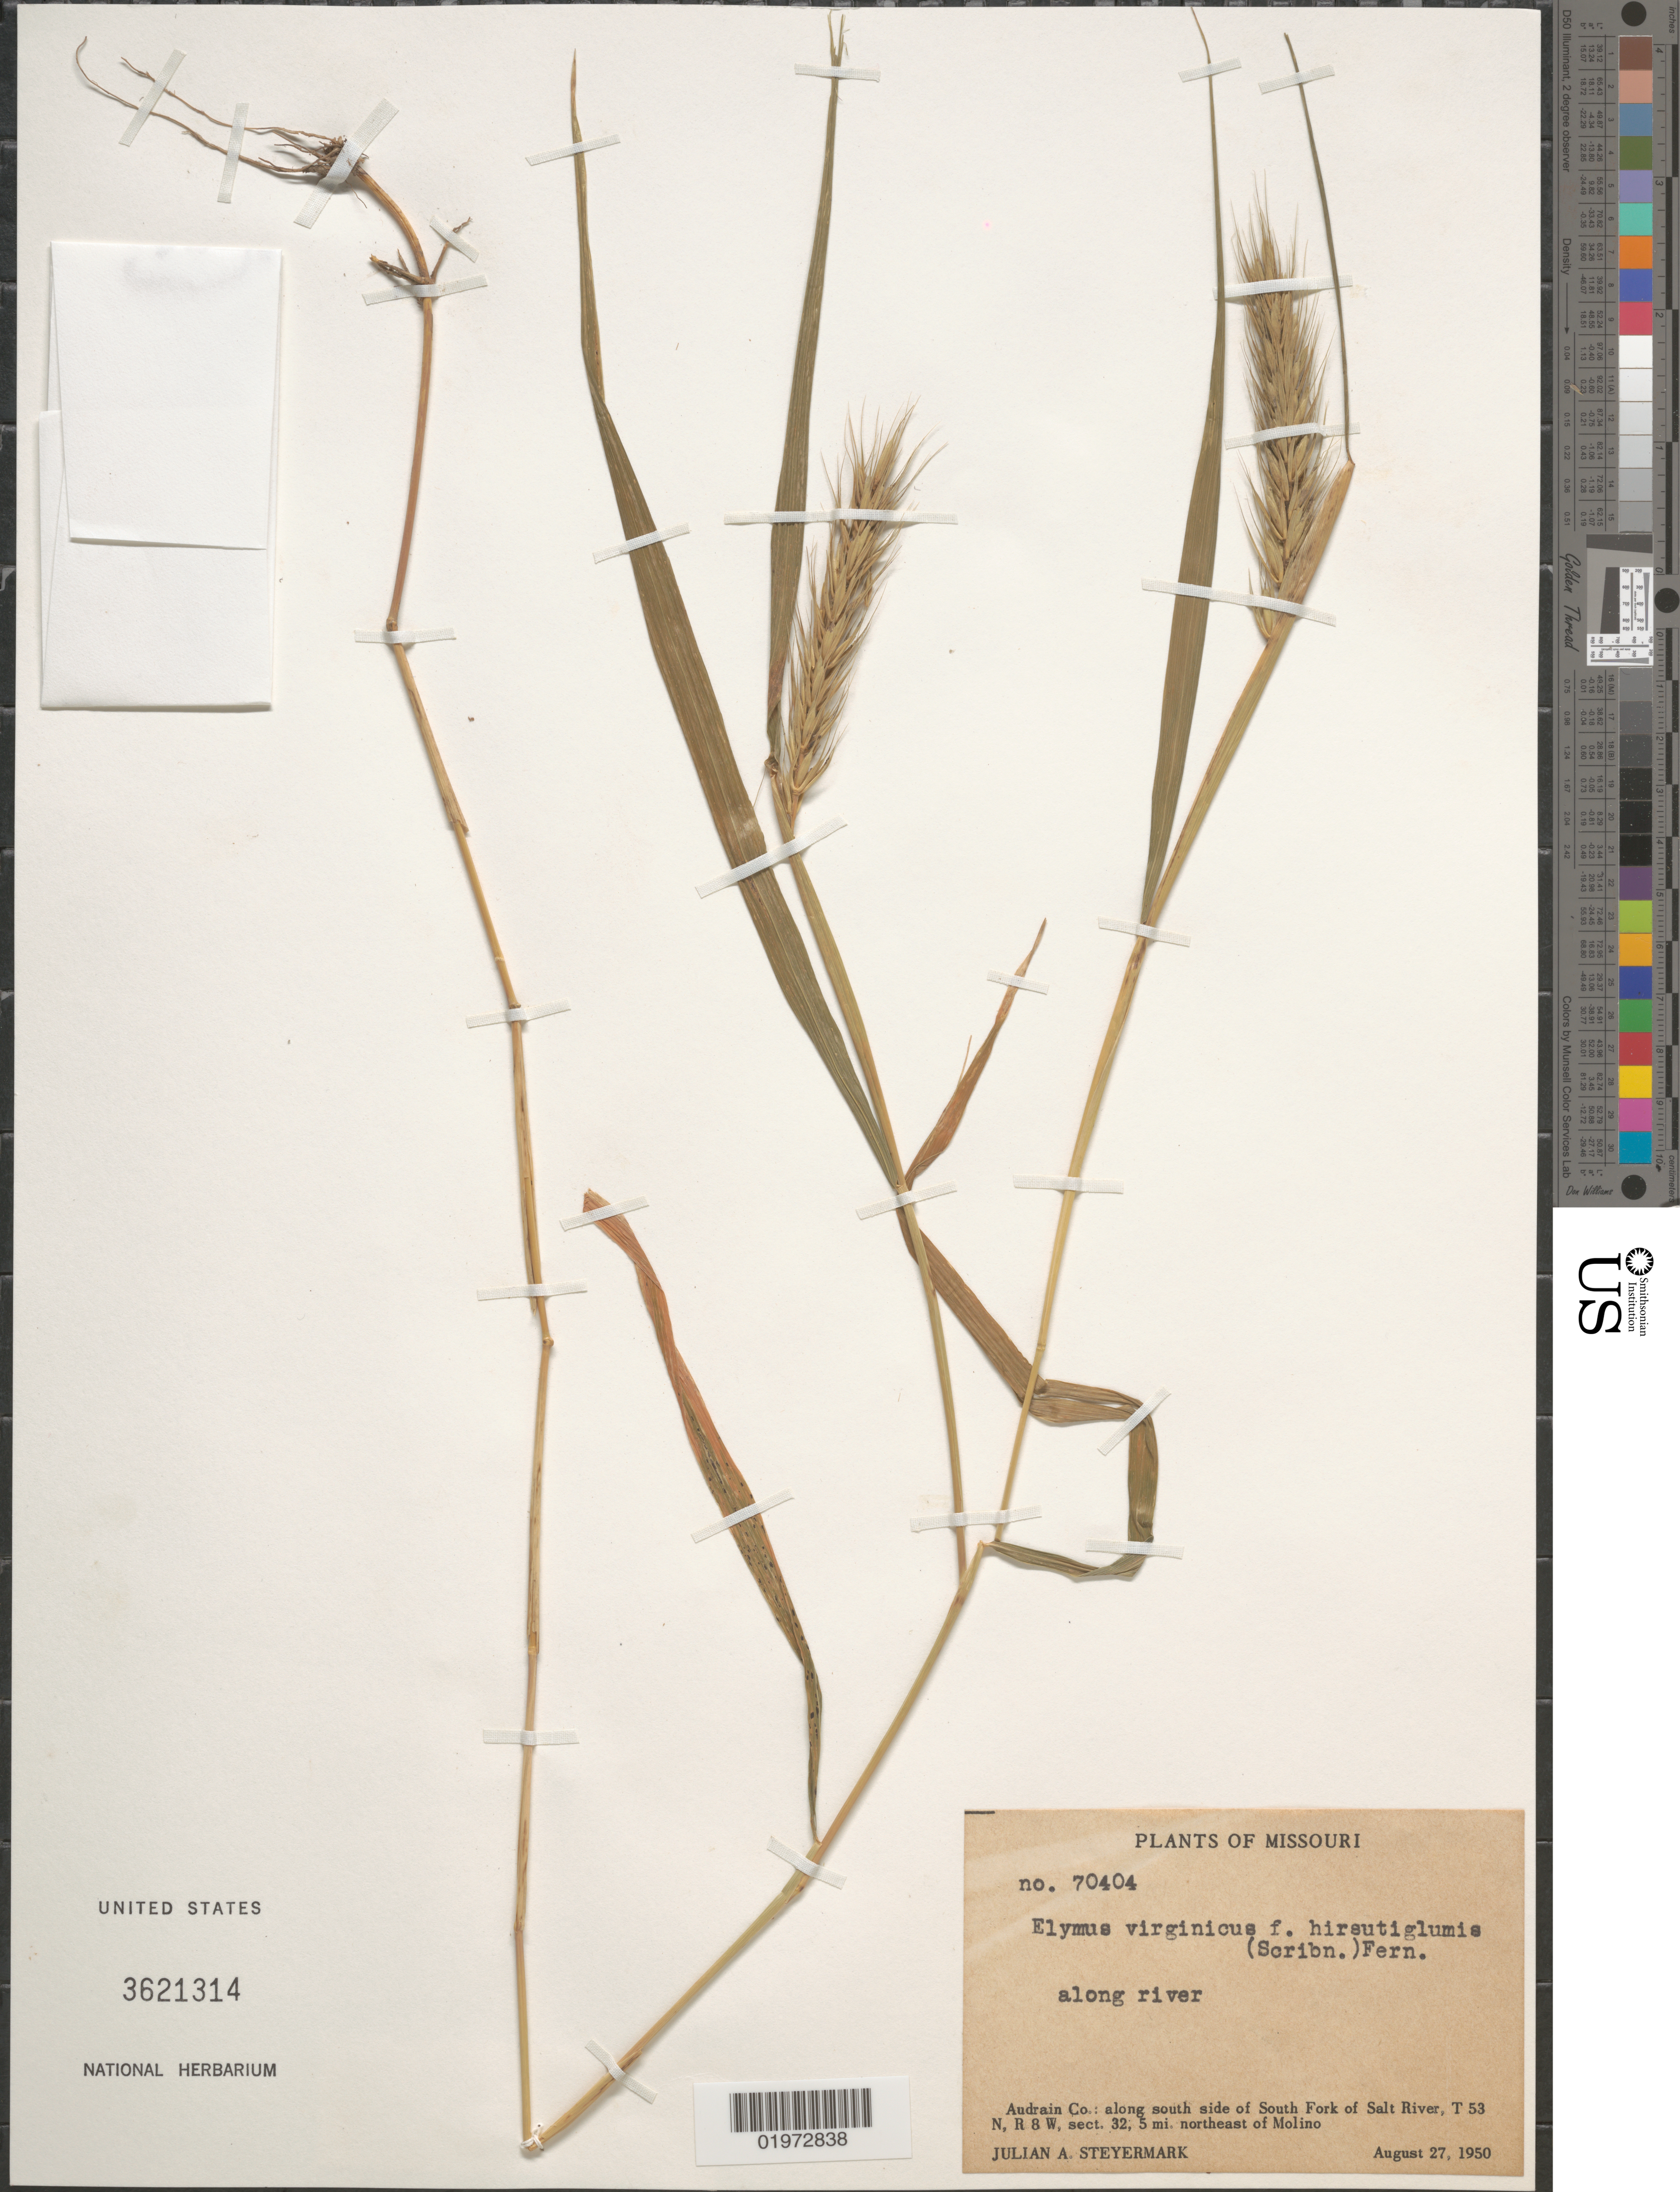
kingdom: Plantae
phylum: Tracheophyta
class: Liliopsida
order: Poales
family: Poaceae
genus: Elymus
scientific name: Elymus virginicus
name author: L.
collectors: J. Steyermark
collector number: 70404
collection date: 1950-08-27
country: United States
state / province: Missouri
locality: Along river. Audrain Co.: along south side of South Fork of Salt River, T 53 N, R 8 W, sect. 32, 5 mi. northeast of Molino.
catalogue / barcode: US 3621314